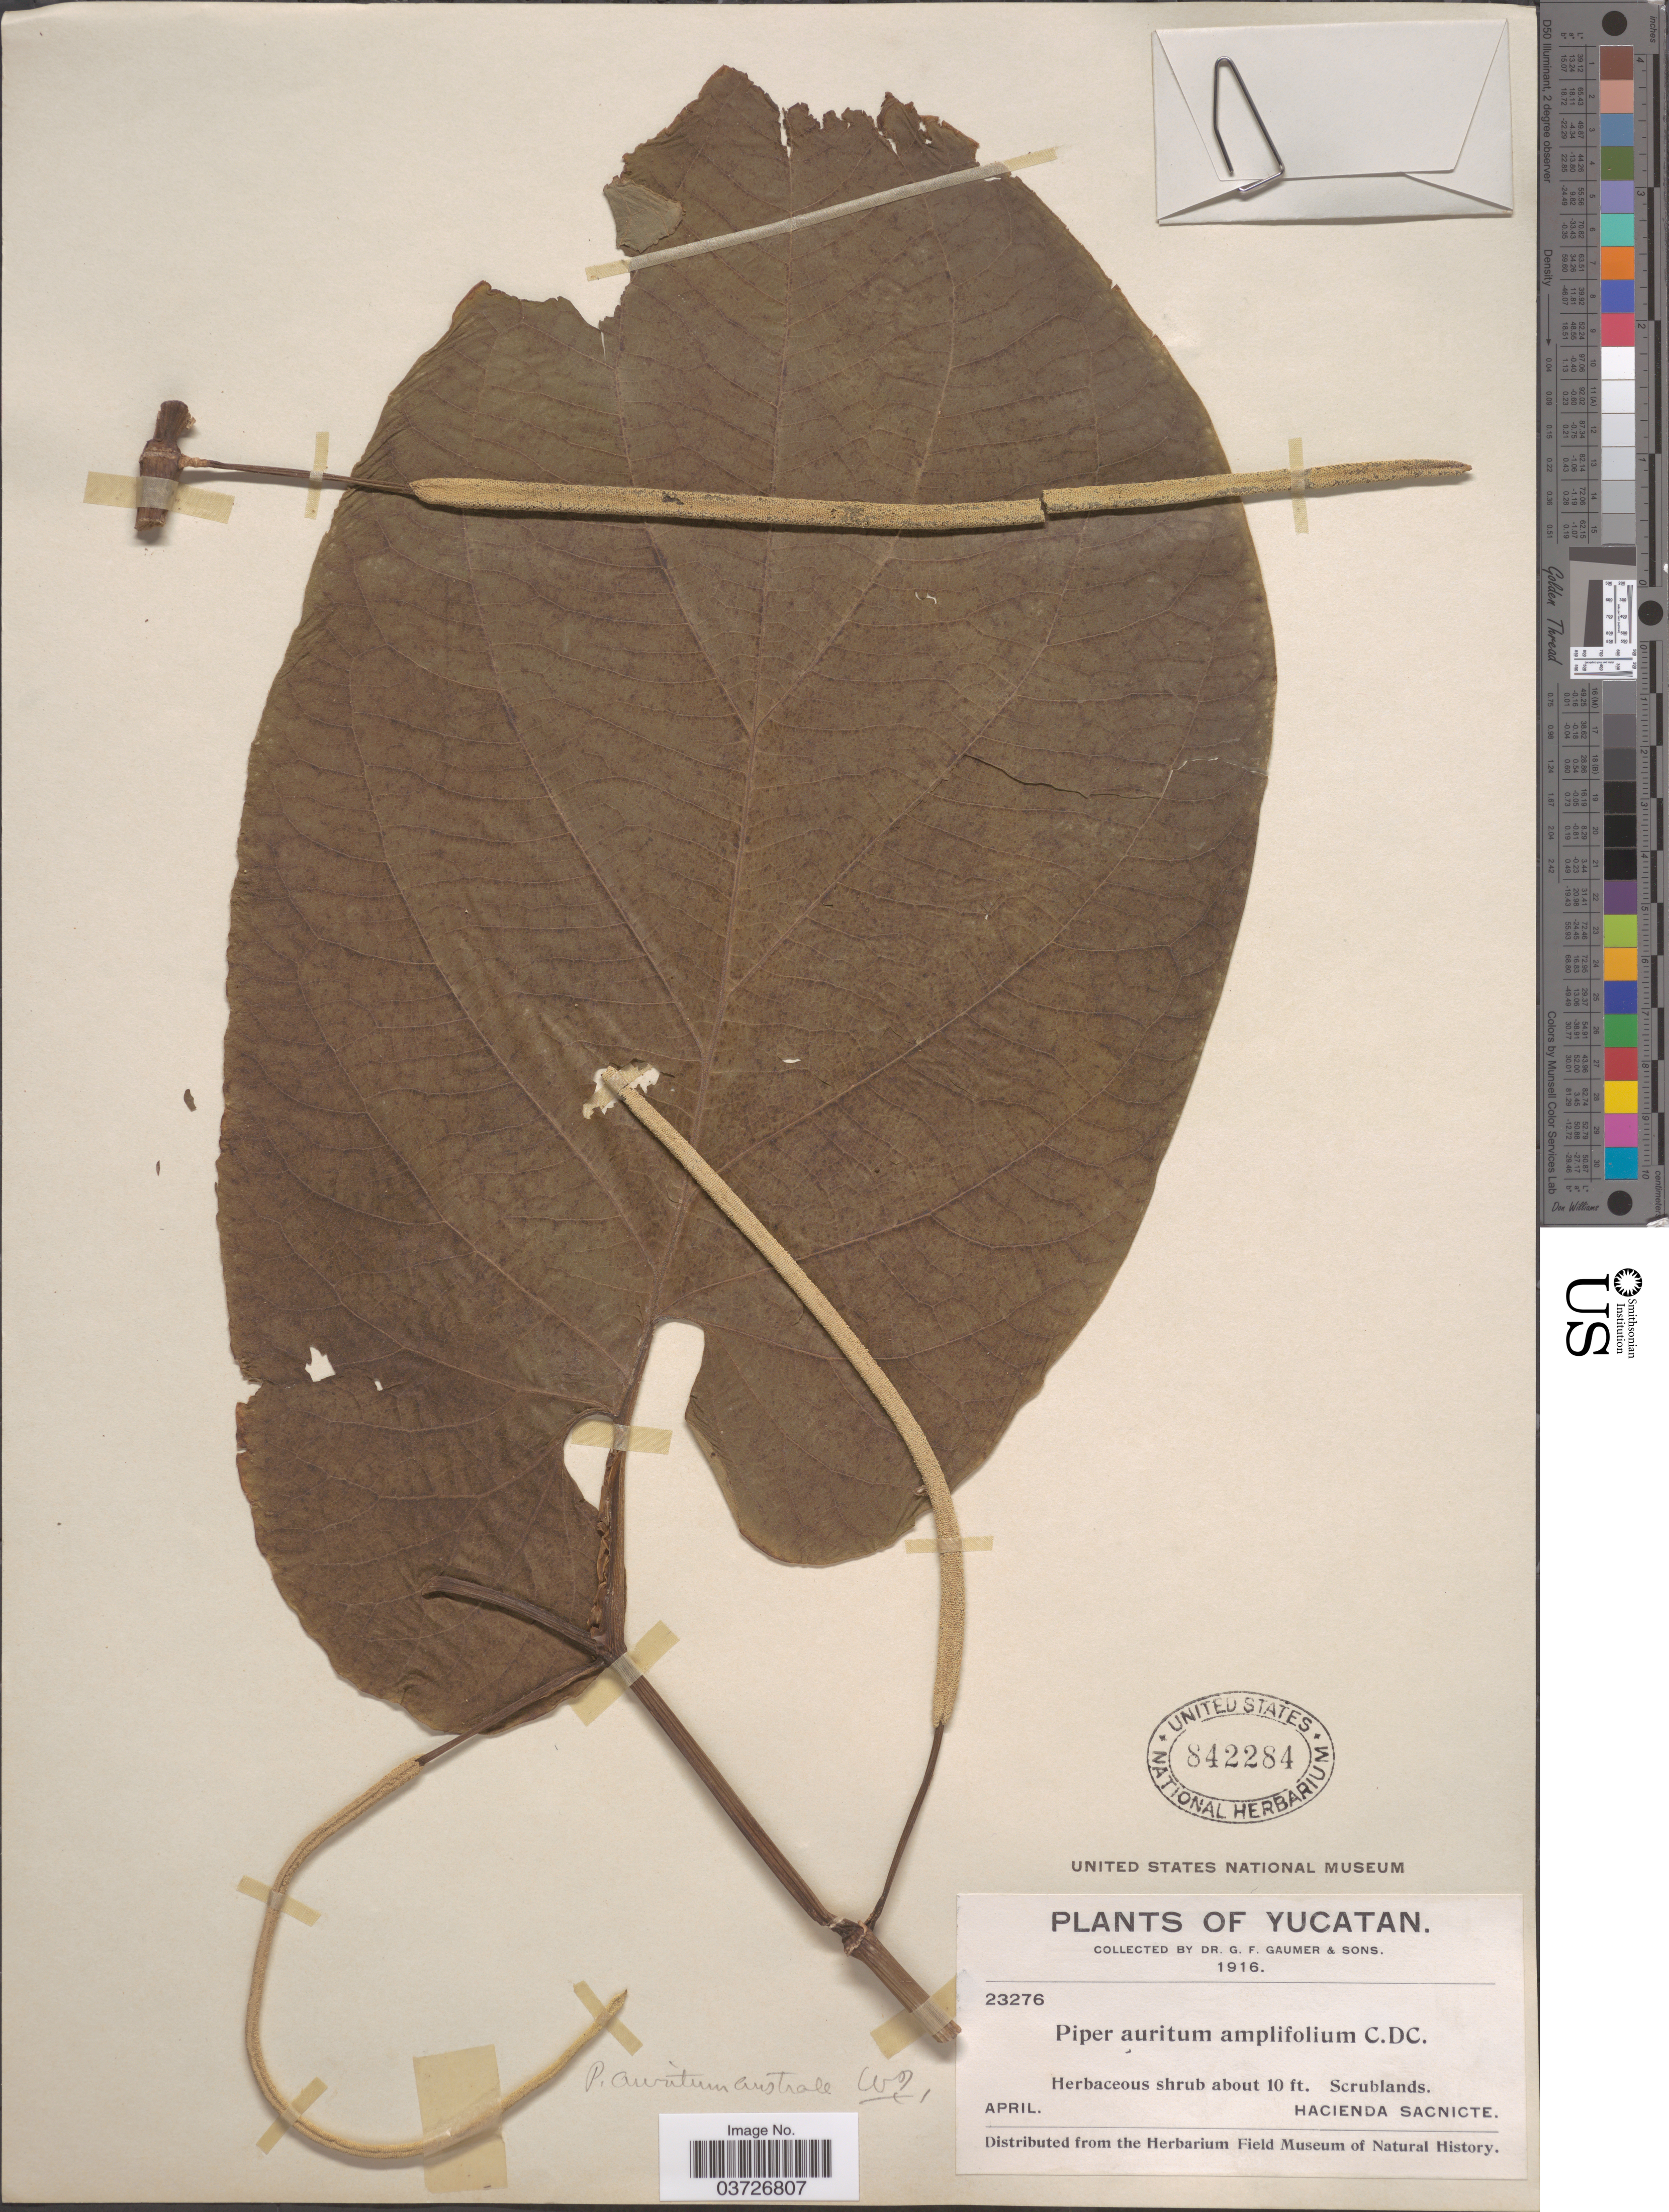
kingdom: Plantae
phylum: Tracheophyta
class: Magnoliopsida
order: Piperales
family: Piperaceae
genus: Piper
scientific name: Piper auritum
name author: Kunth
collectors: G. F. Gaumer & Sons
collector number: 23276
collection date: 1916-04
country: Mexico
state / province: Yucatán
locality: Hacienda Sacnicte.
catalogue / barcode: US 842284